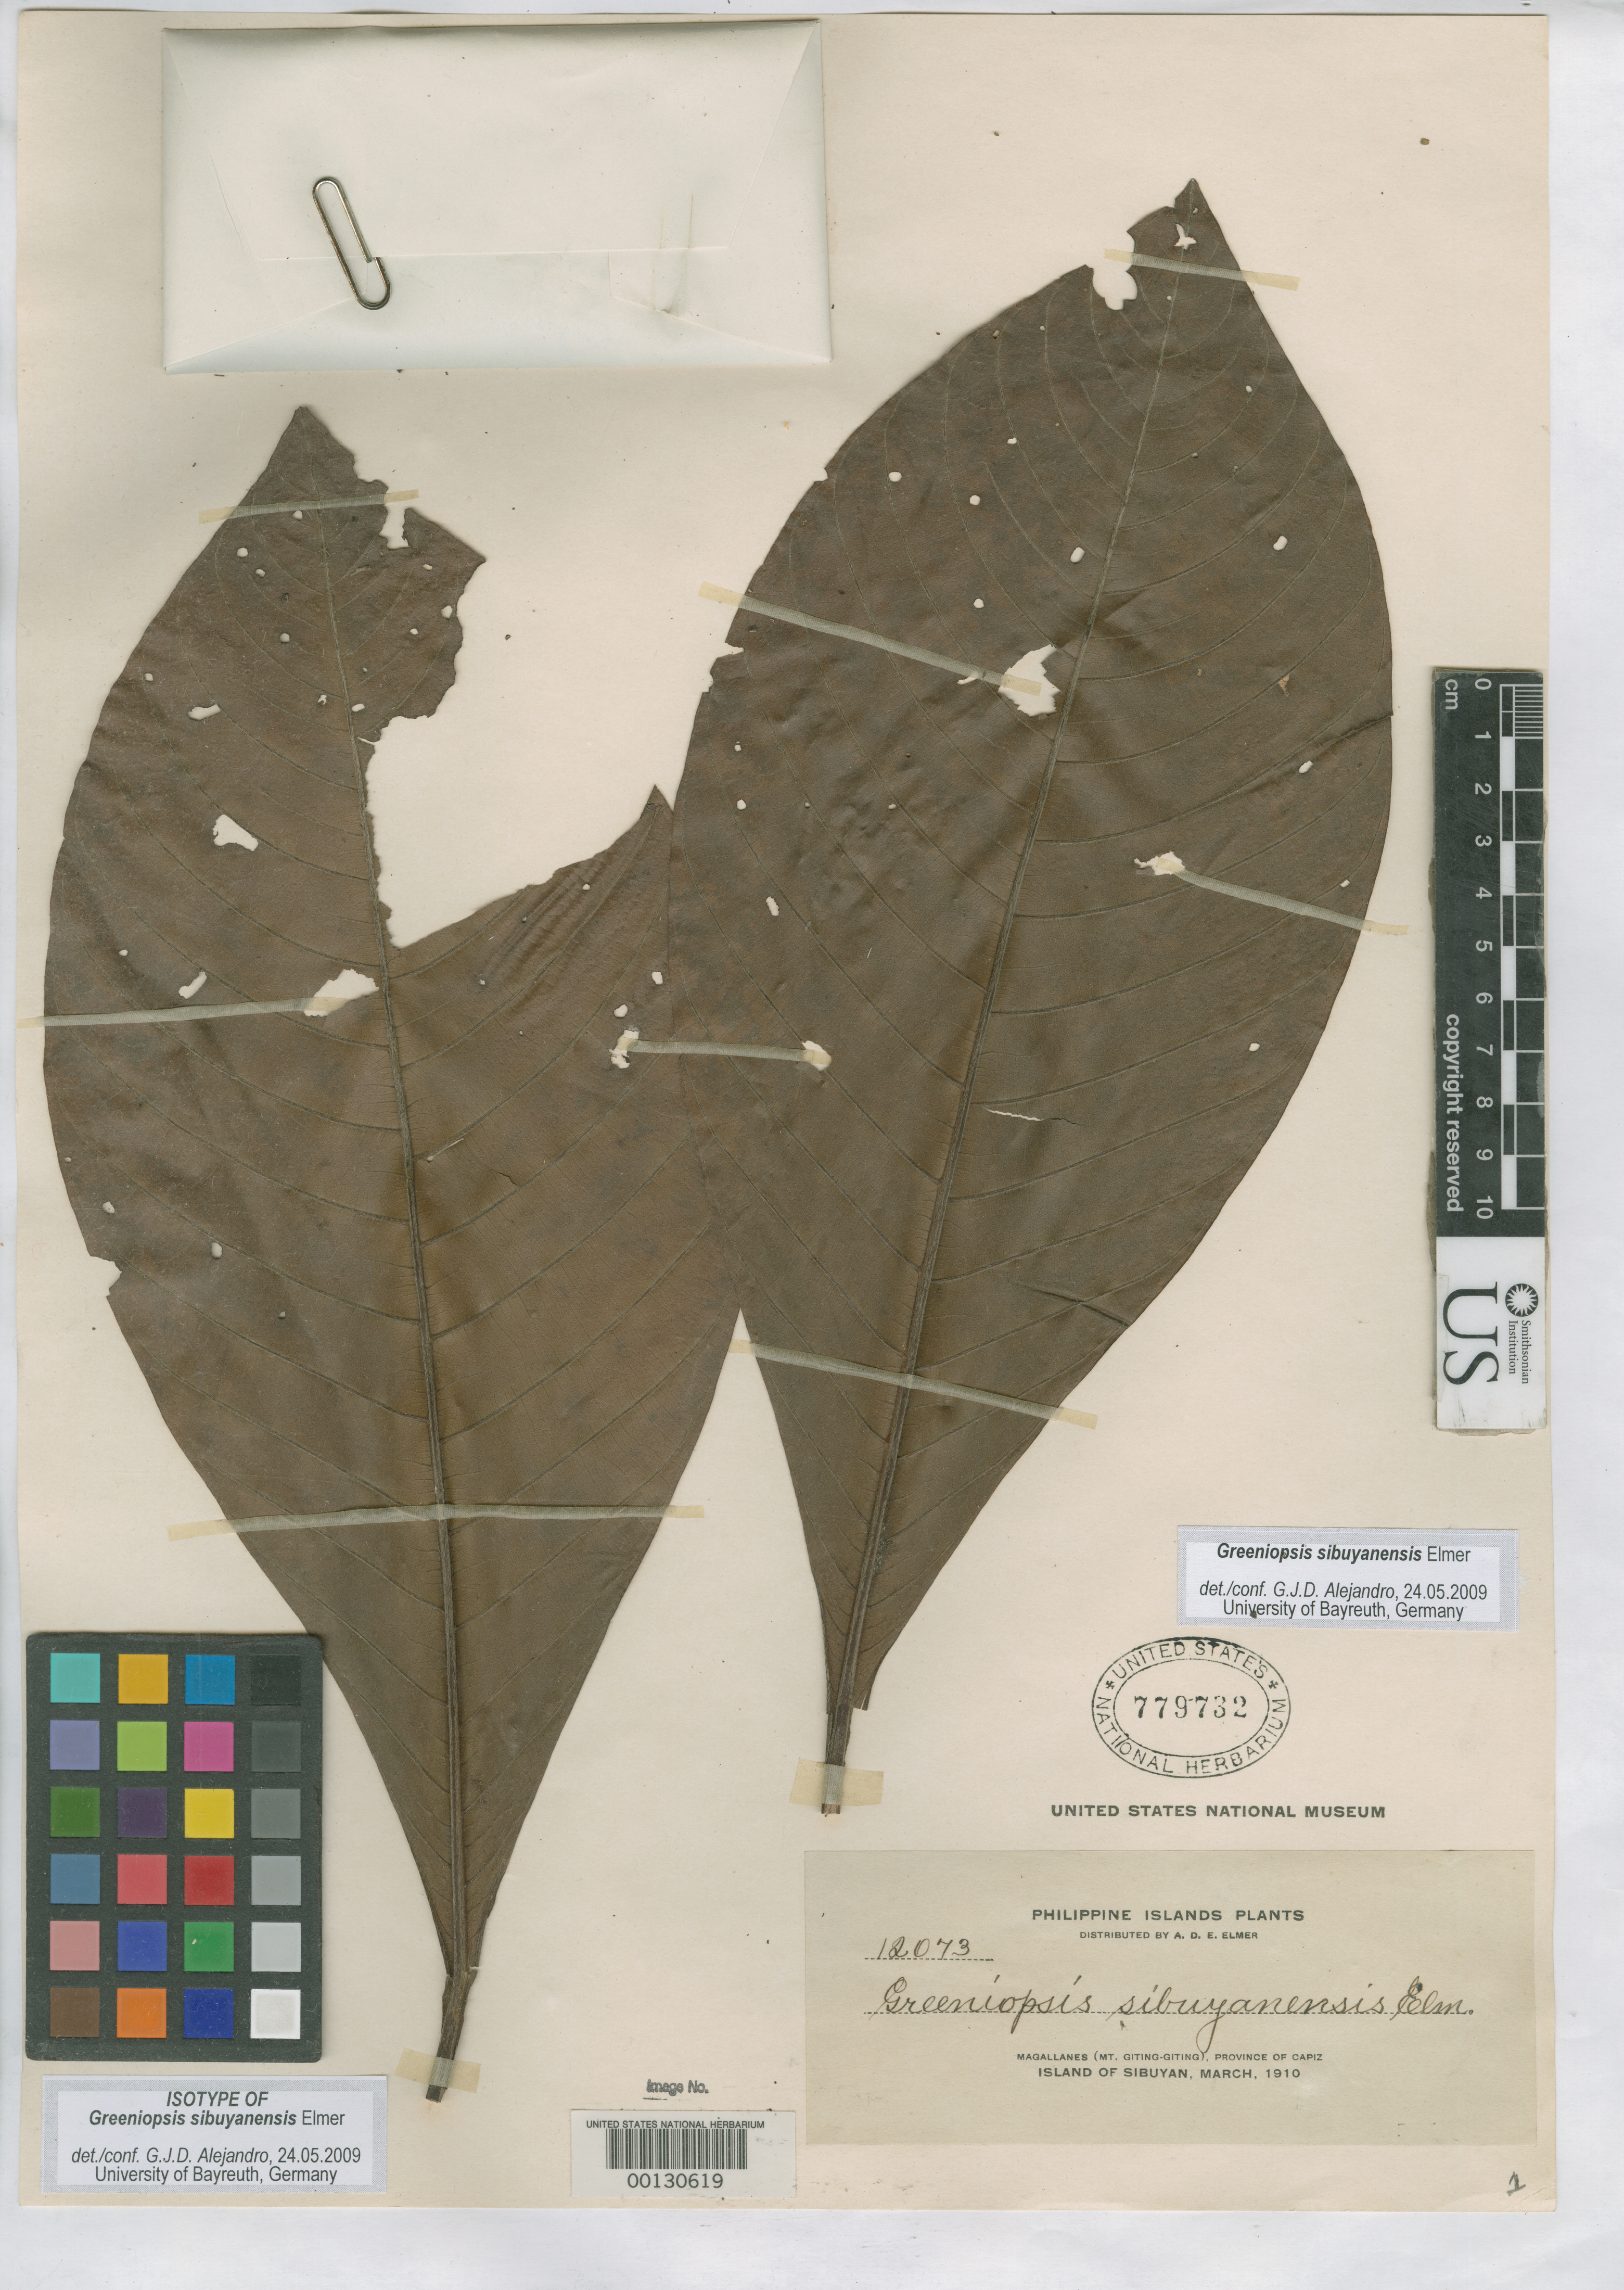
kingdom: Plantae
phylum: Tracheophyta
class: Magnoliopsida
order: Gentianales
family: Rubiaceae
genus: Greeniopsis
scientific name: Greeniopsis sibuyanensis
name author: Elmer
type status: Isotype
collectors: A. D. E. Elmer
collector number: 12073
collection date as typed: Mar 1910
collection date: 1910-03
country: Philippines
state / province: Mimaropa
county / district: Romblon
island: Sibuyan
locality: Magallanes, Mt. Giting-Giting.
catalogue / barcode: US 779732